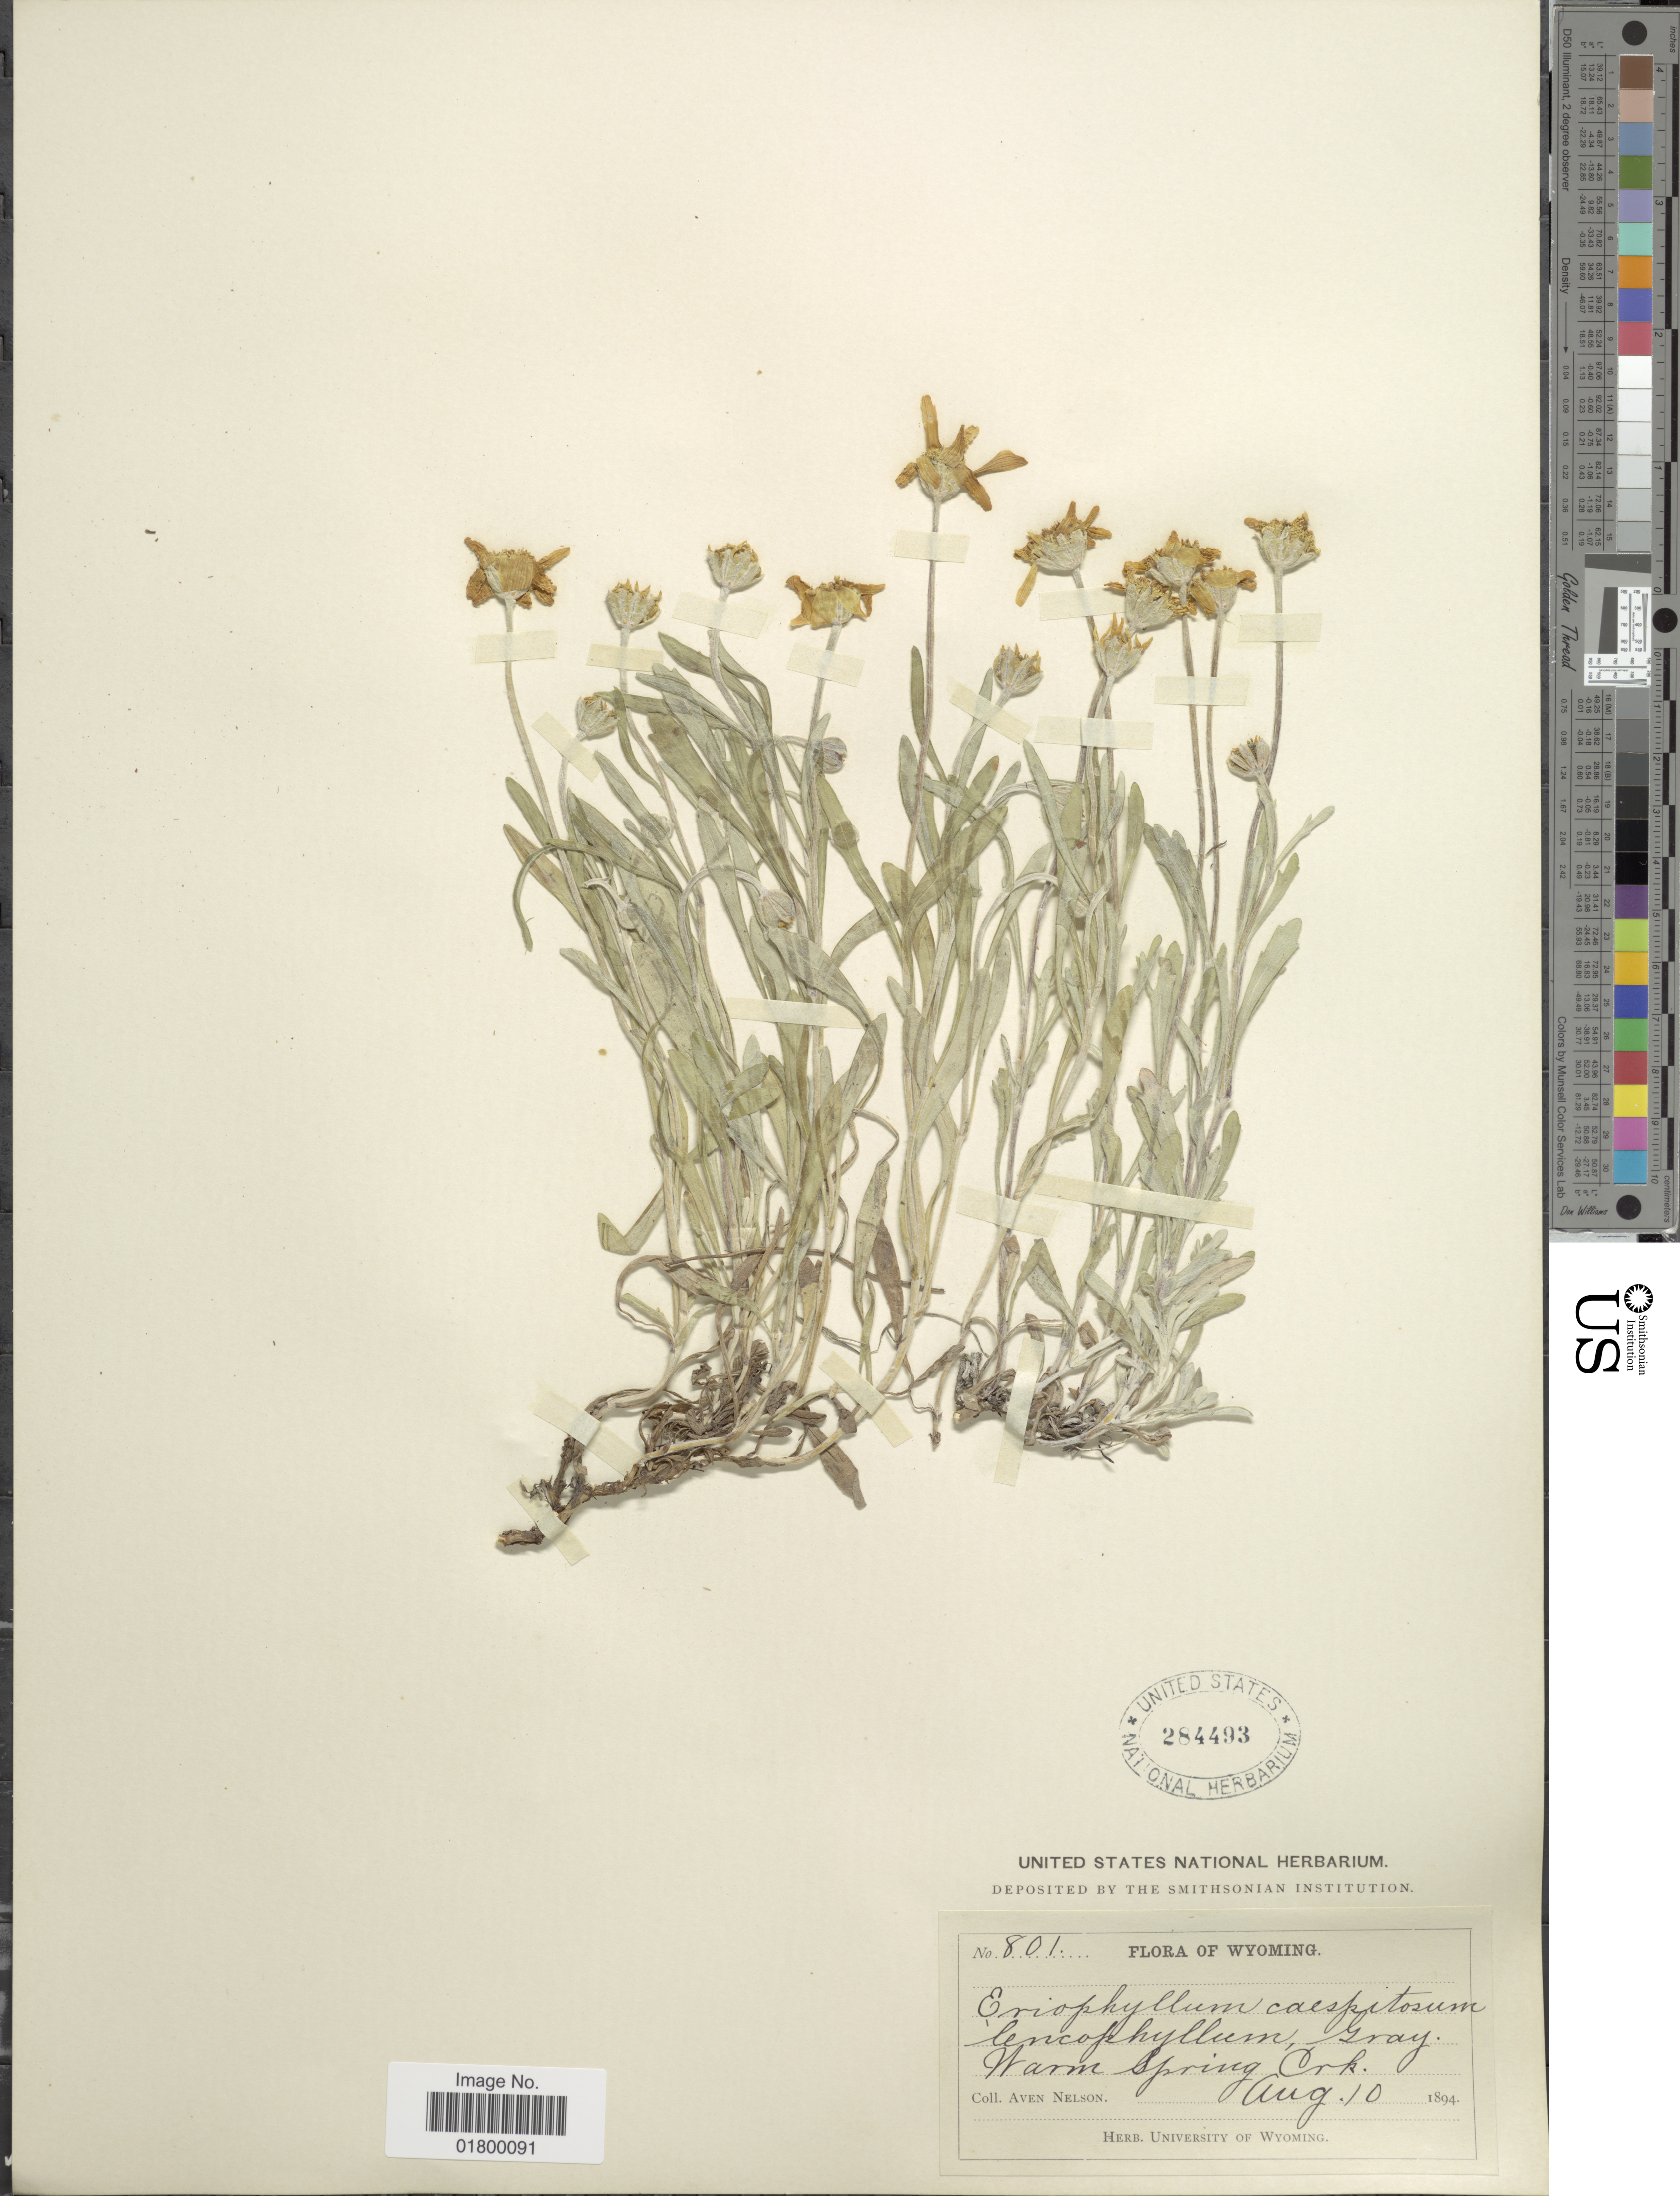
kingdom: Plantae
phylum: Tracheophyta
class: Magnoliopsida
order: Asterales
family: Asteraceae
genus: Eriophyllum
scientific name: Eriophyllum integrifolium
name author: (Hook.) Greene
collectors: A. Nelson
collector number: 801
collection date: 1894-08-10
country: United States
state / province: Wyoming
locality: Warm Spring Crk.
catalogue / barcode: US 284493